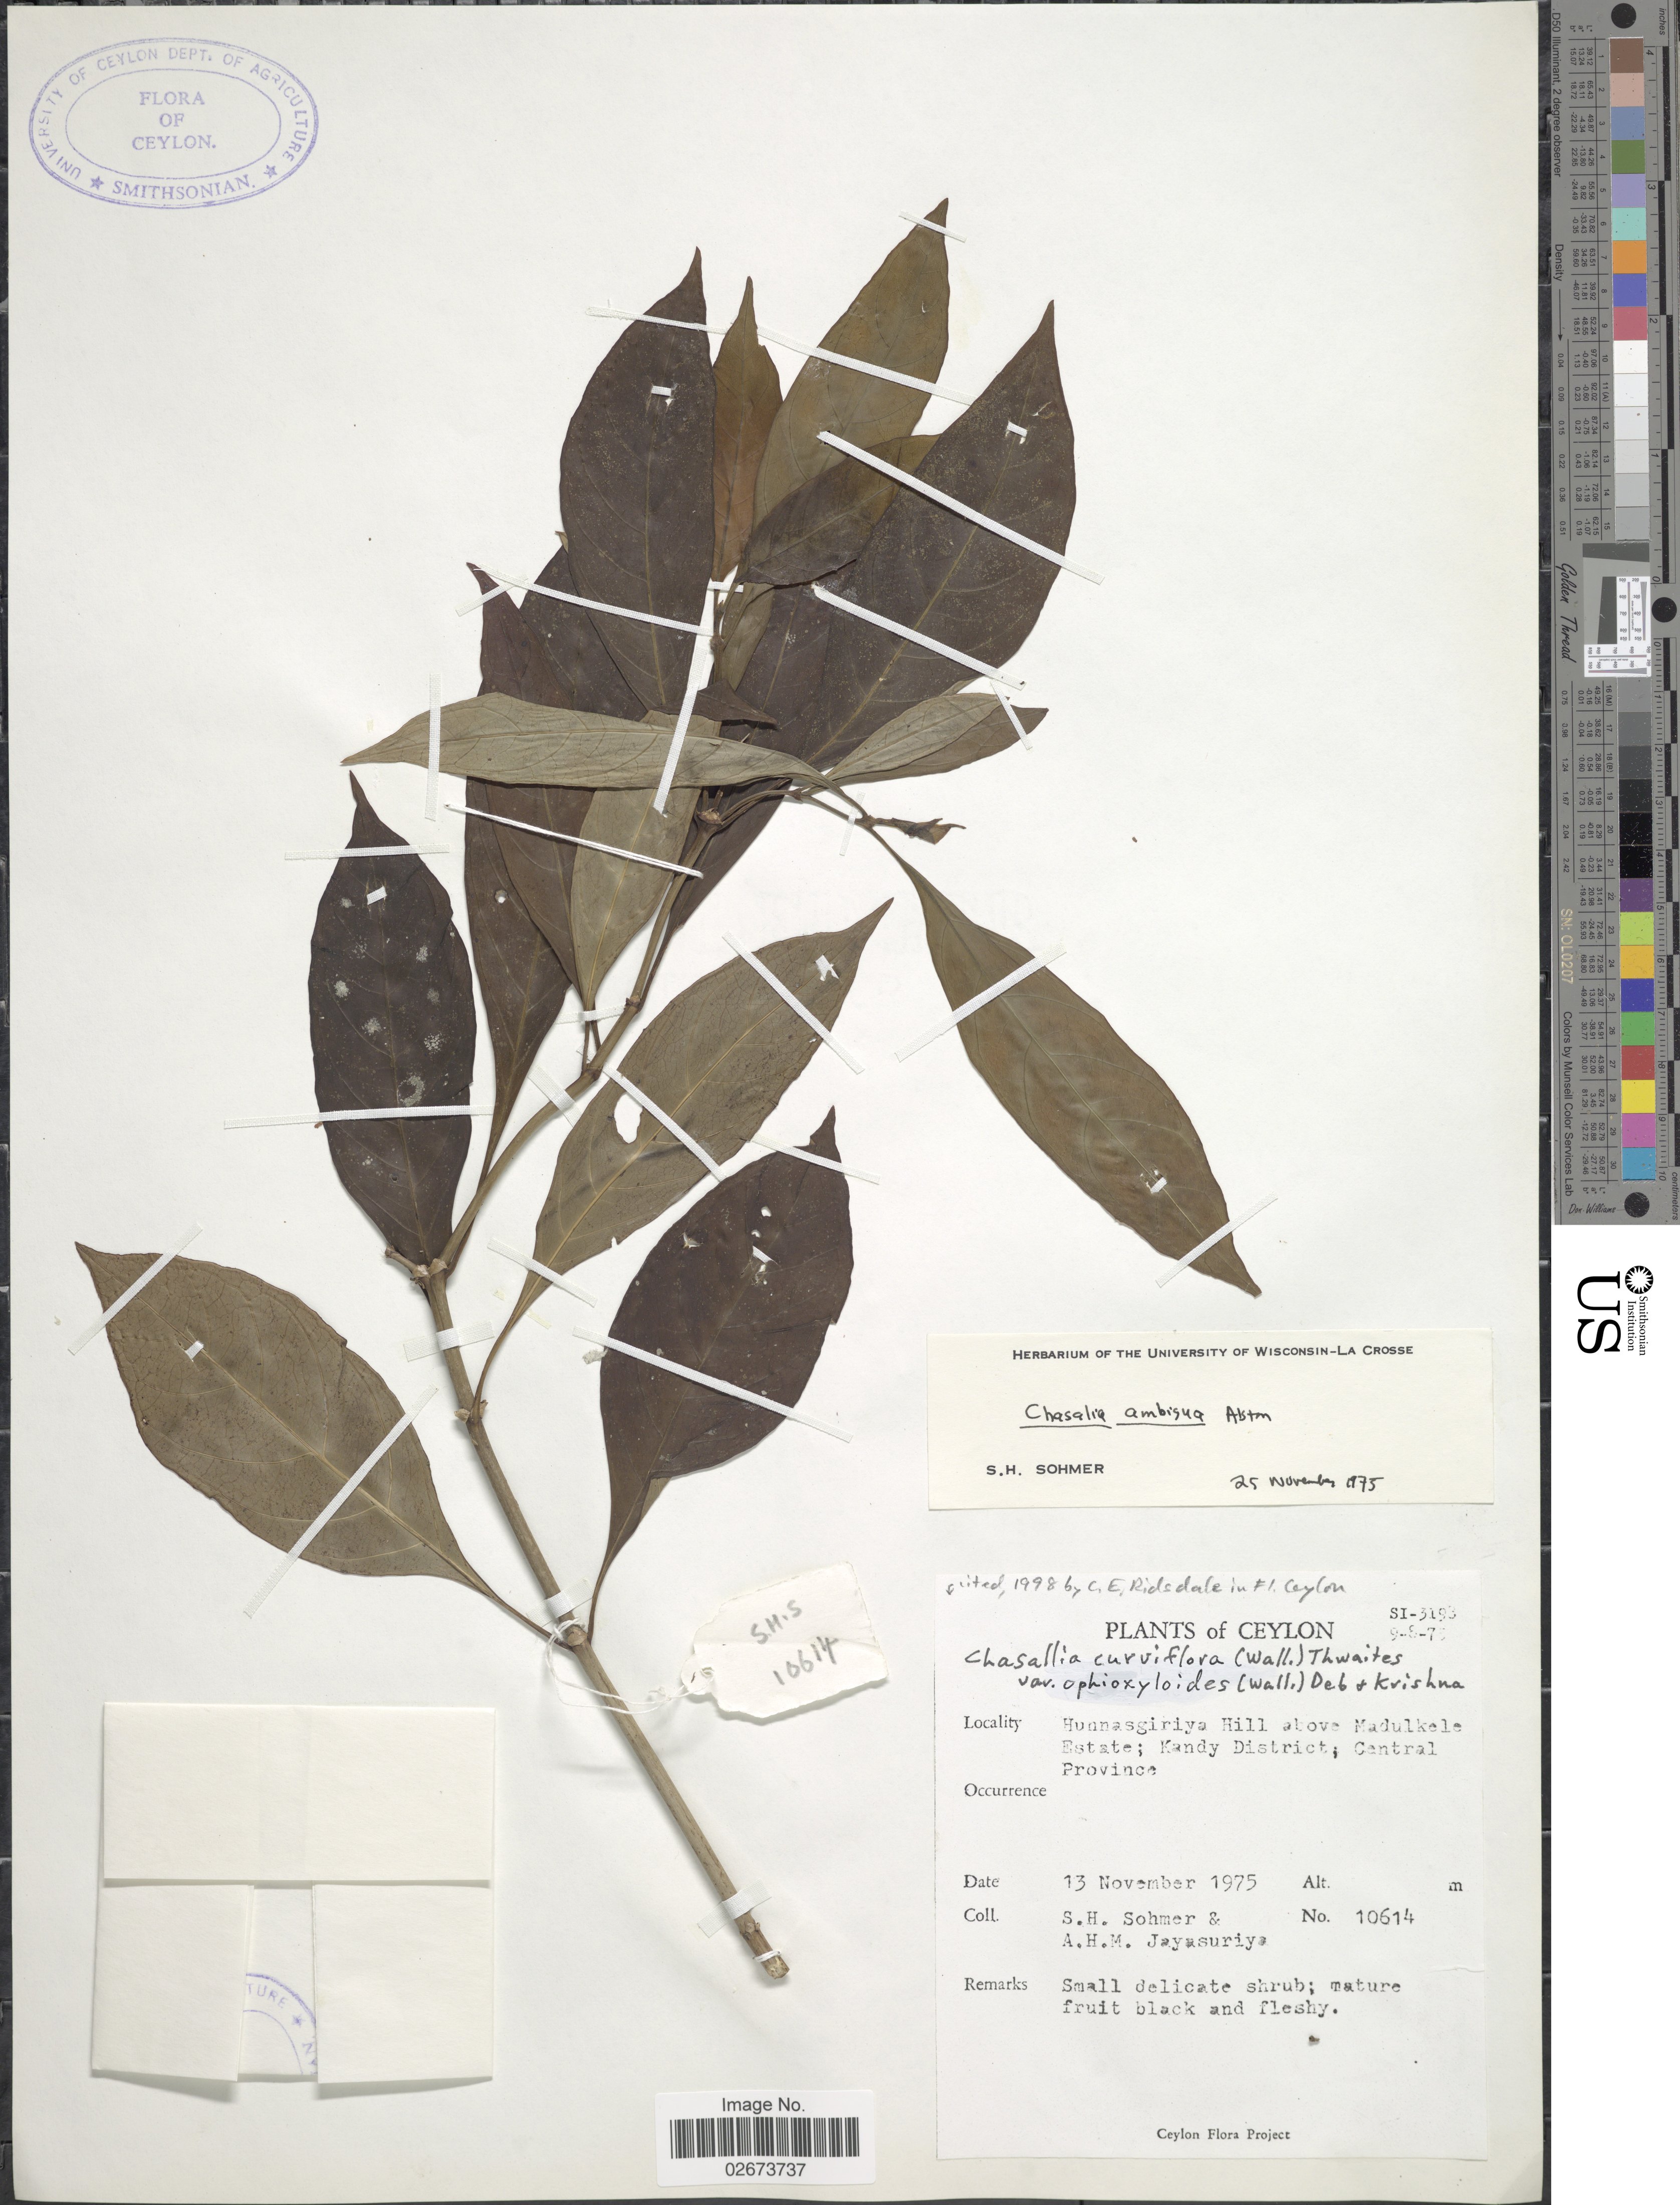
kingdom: Plantae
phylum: Tracheophyta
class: Magnoliopsida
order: Gentianales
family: Rubiaceae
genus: Chassalia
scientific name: Chassalia curviflora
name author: (Wall.) Thwaites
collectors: S. H. Sohmer & A. H. Jayasuriya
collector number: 10614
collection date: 1975-11-13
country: Sri Lanka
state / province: Central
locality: Ceylon, Hunnasgiriya Hill above Madulkele Estate; Kandy District.